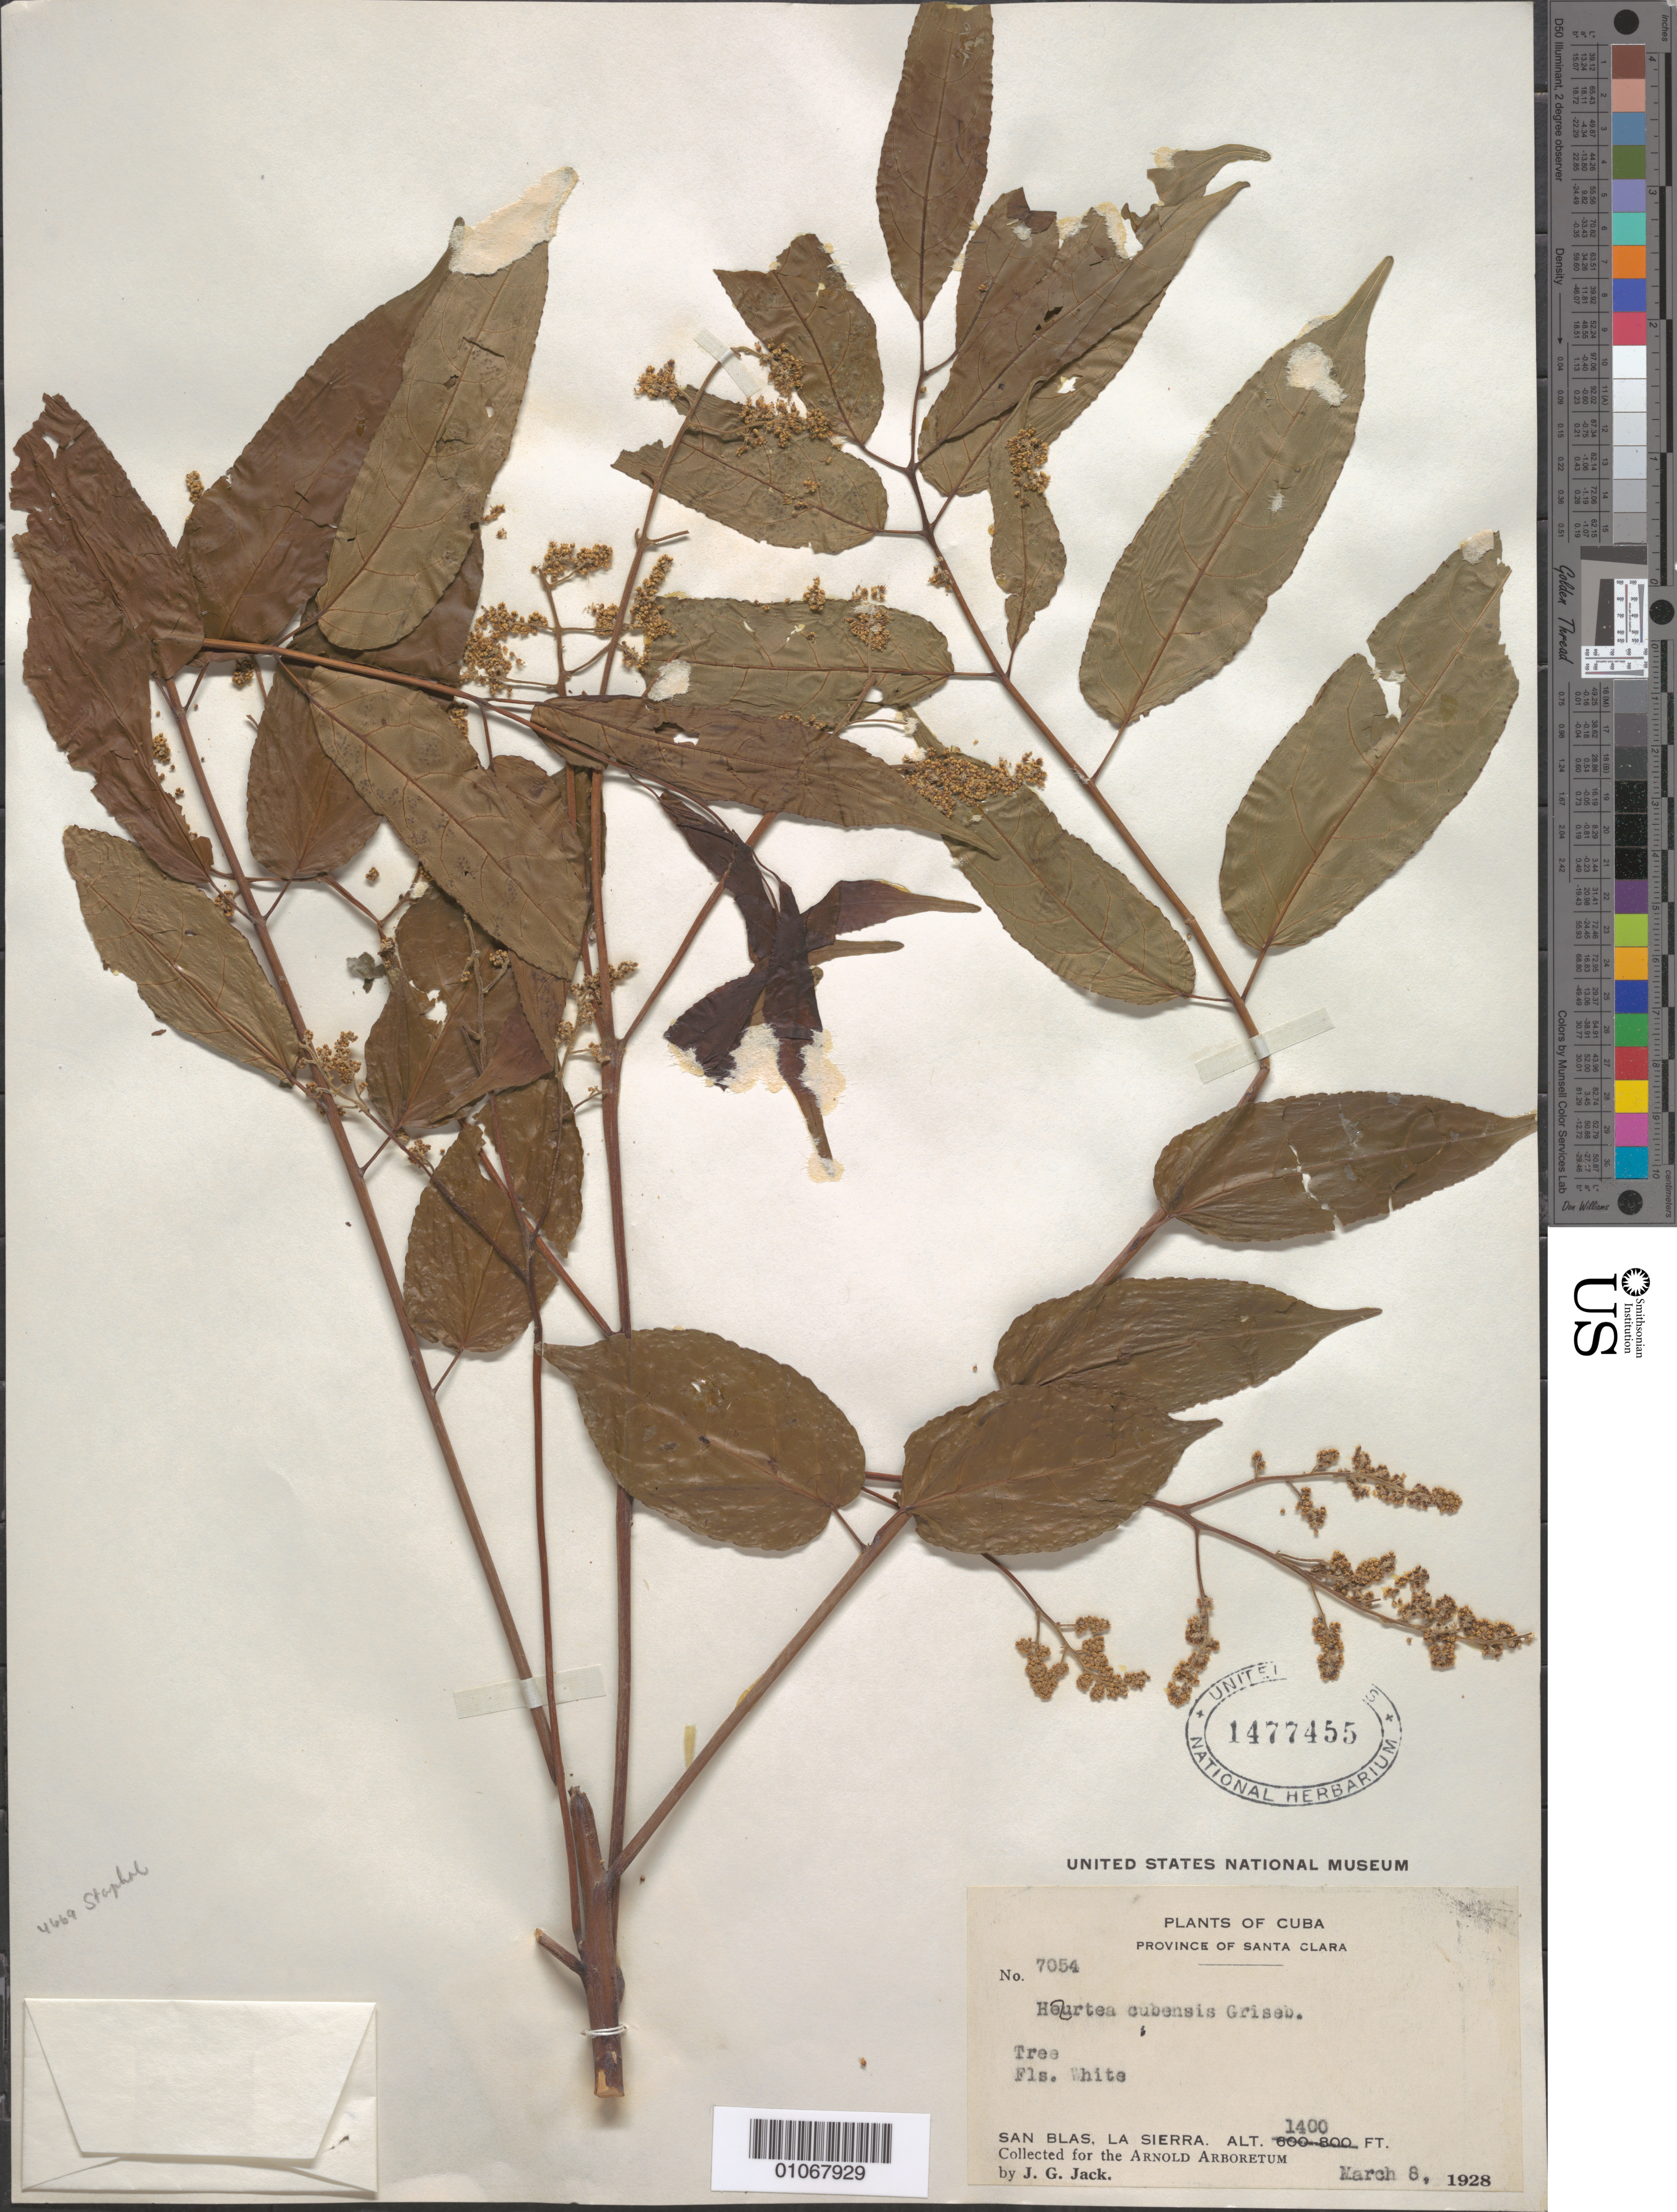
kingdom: Plantae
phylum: Tracheophyta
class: Magnoliopsida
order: Huerteales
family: Tapisciaceae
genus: Huertea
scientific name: Huertea cubensis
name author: Griseb.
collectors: J. G. Jack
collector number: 7054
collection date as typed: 06 Mar 1928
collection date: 1928-03-06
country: Cuba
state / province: Matanzas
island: Cuba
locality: San Blas, La Sierra, Santa Clara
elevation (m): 427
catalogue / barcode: US 1477455